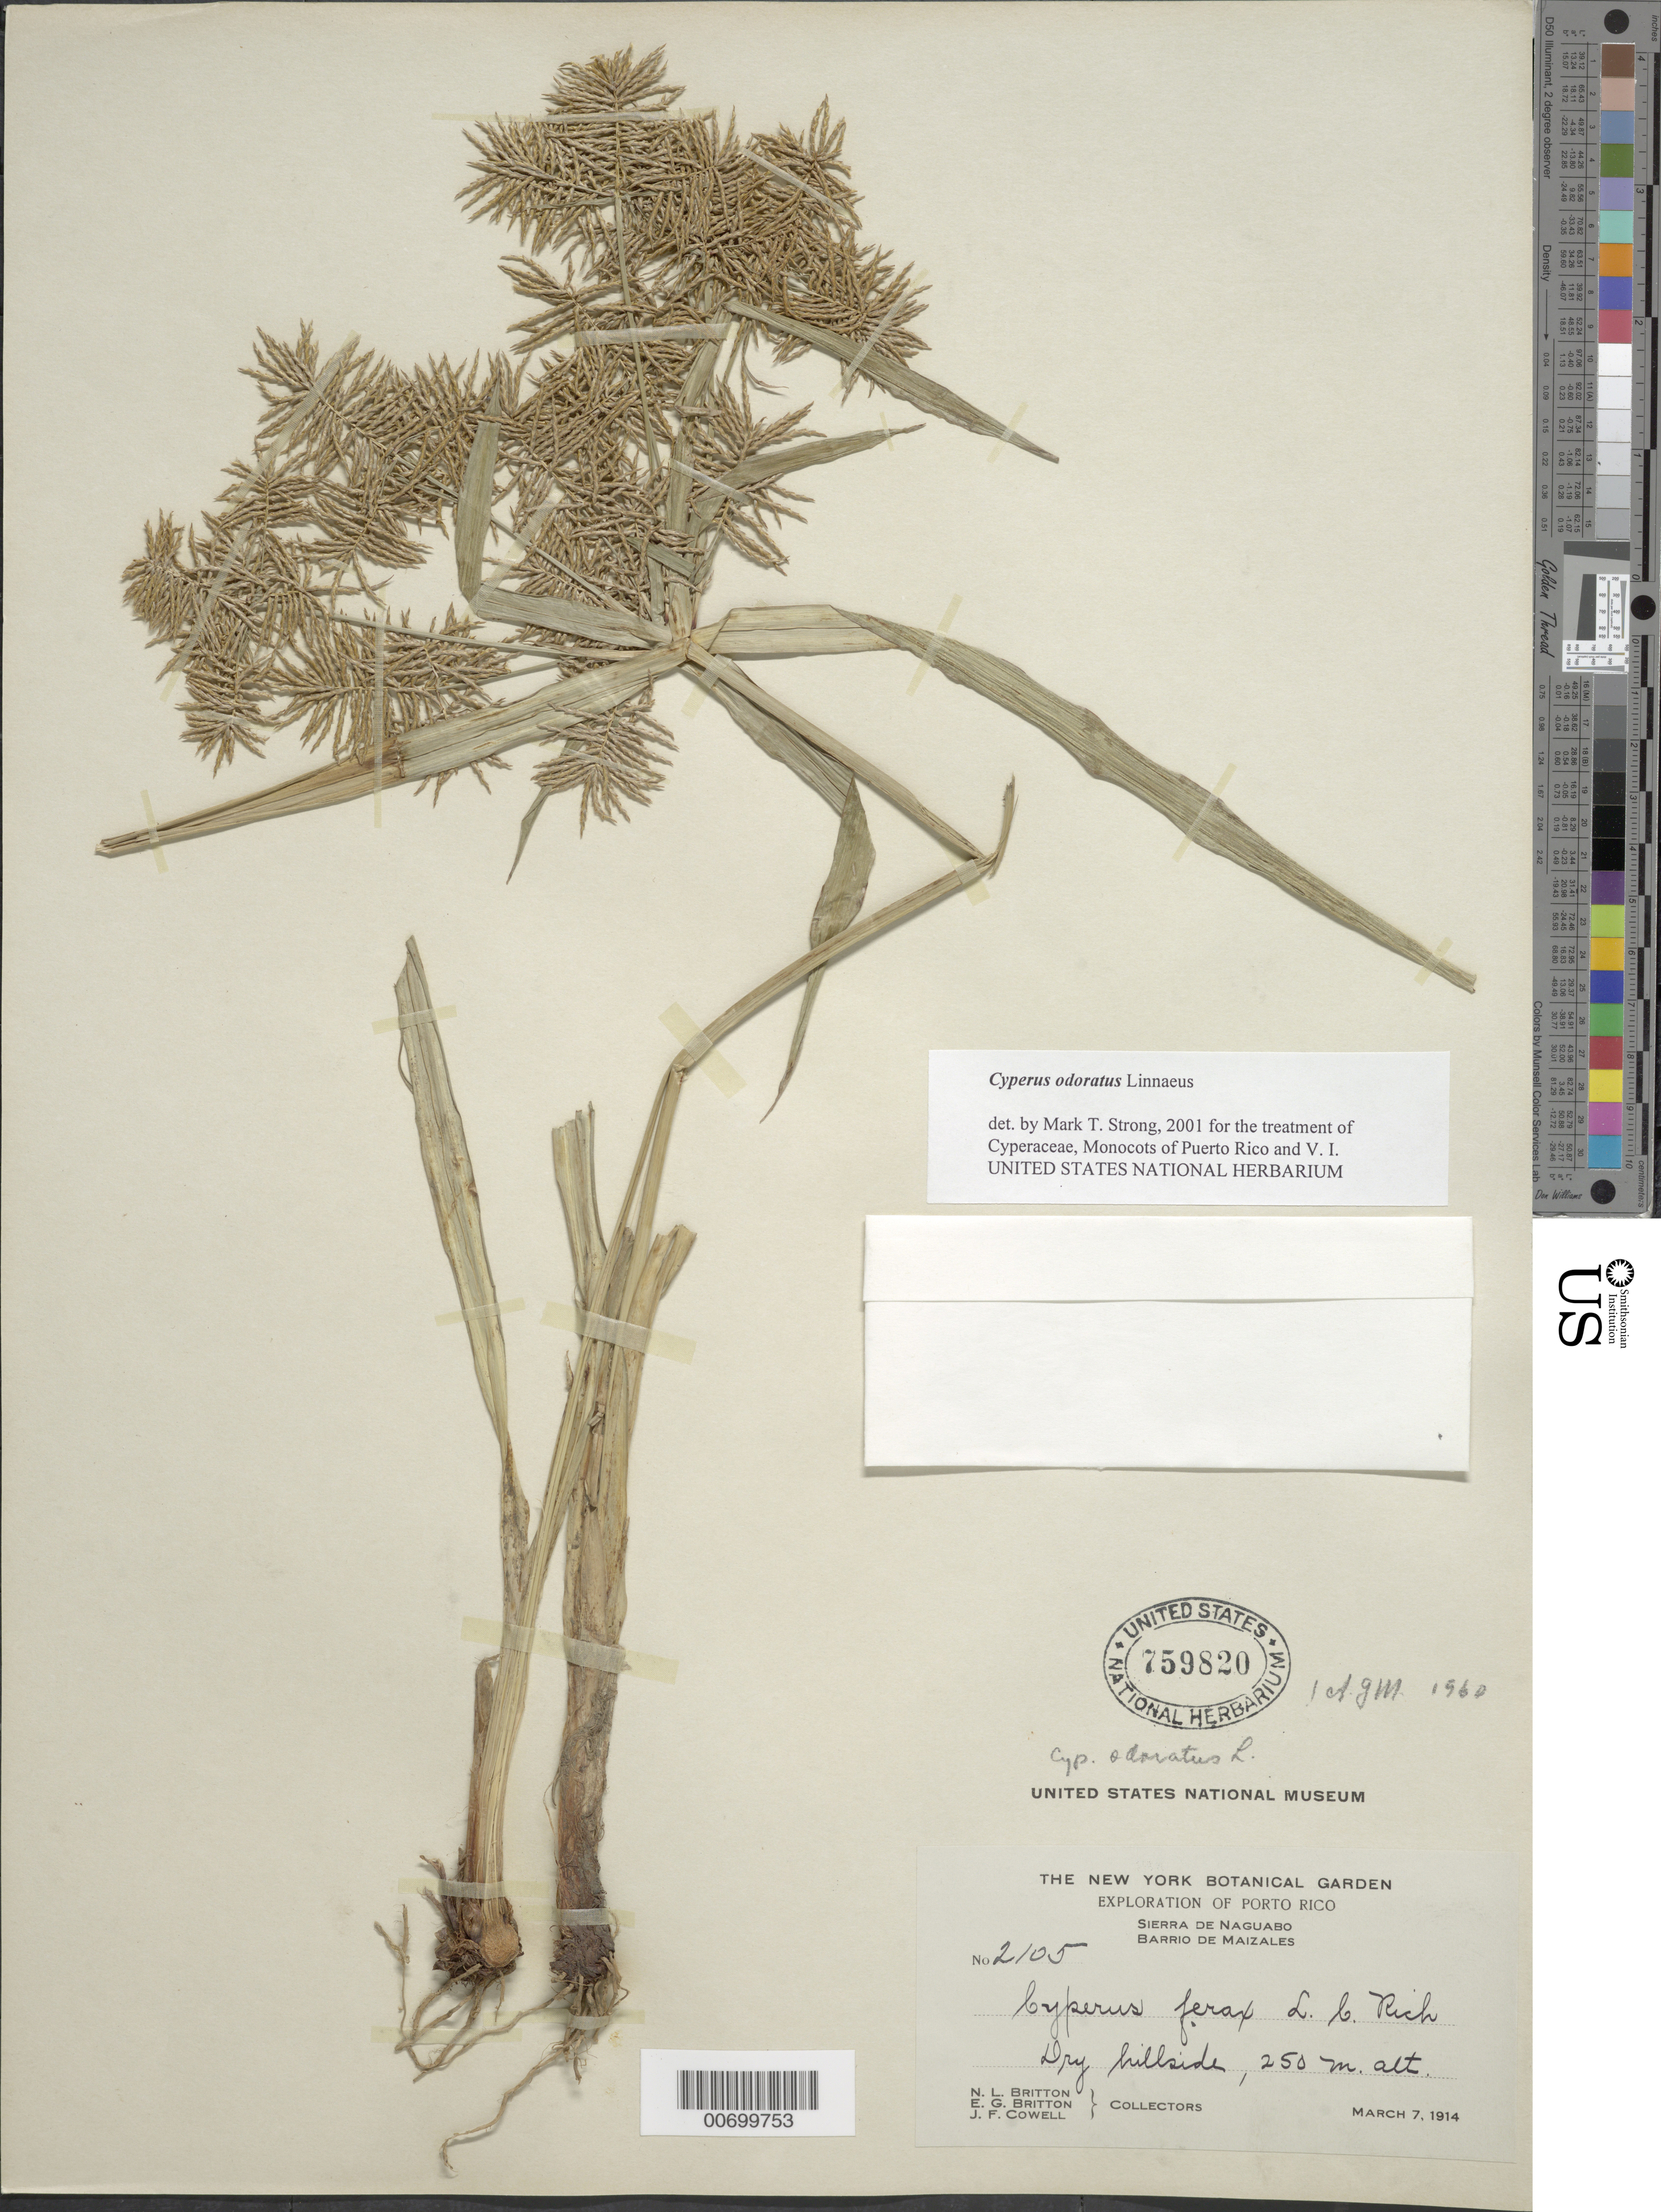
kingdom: Plantae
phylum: Tracheophyta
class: Liliopsida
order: Poales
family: Cyperaceae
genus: Cyperus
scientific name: Cyperus odoratus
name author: L.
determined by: Strong, M. T., (US), Smithsonian Institution - National Museum of Natural History (UNITED STATES)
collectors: N. Britton, E. G. Britton & J. F. Cowell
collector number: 2105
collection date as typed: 07 Mar 1914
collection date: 1914-03-07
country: Puerto Rico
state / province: Naguabo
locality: Sierra de Naguabo: Barrio de Maizales.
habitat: Dry hillside.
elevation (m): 250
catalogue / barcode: US 759820